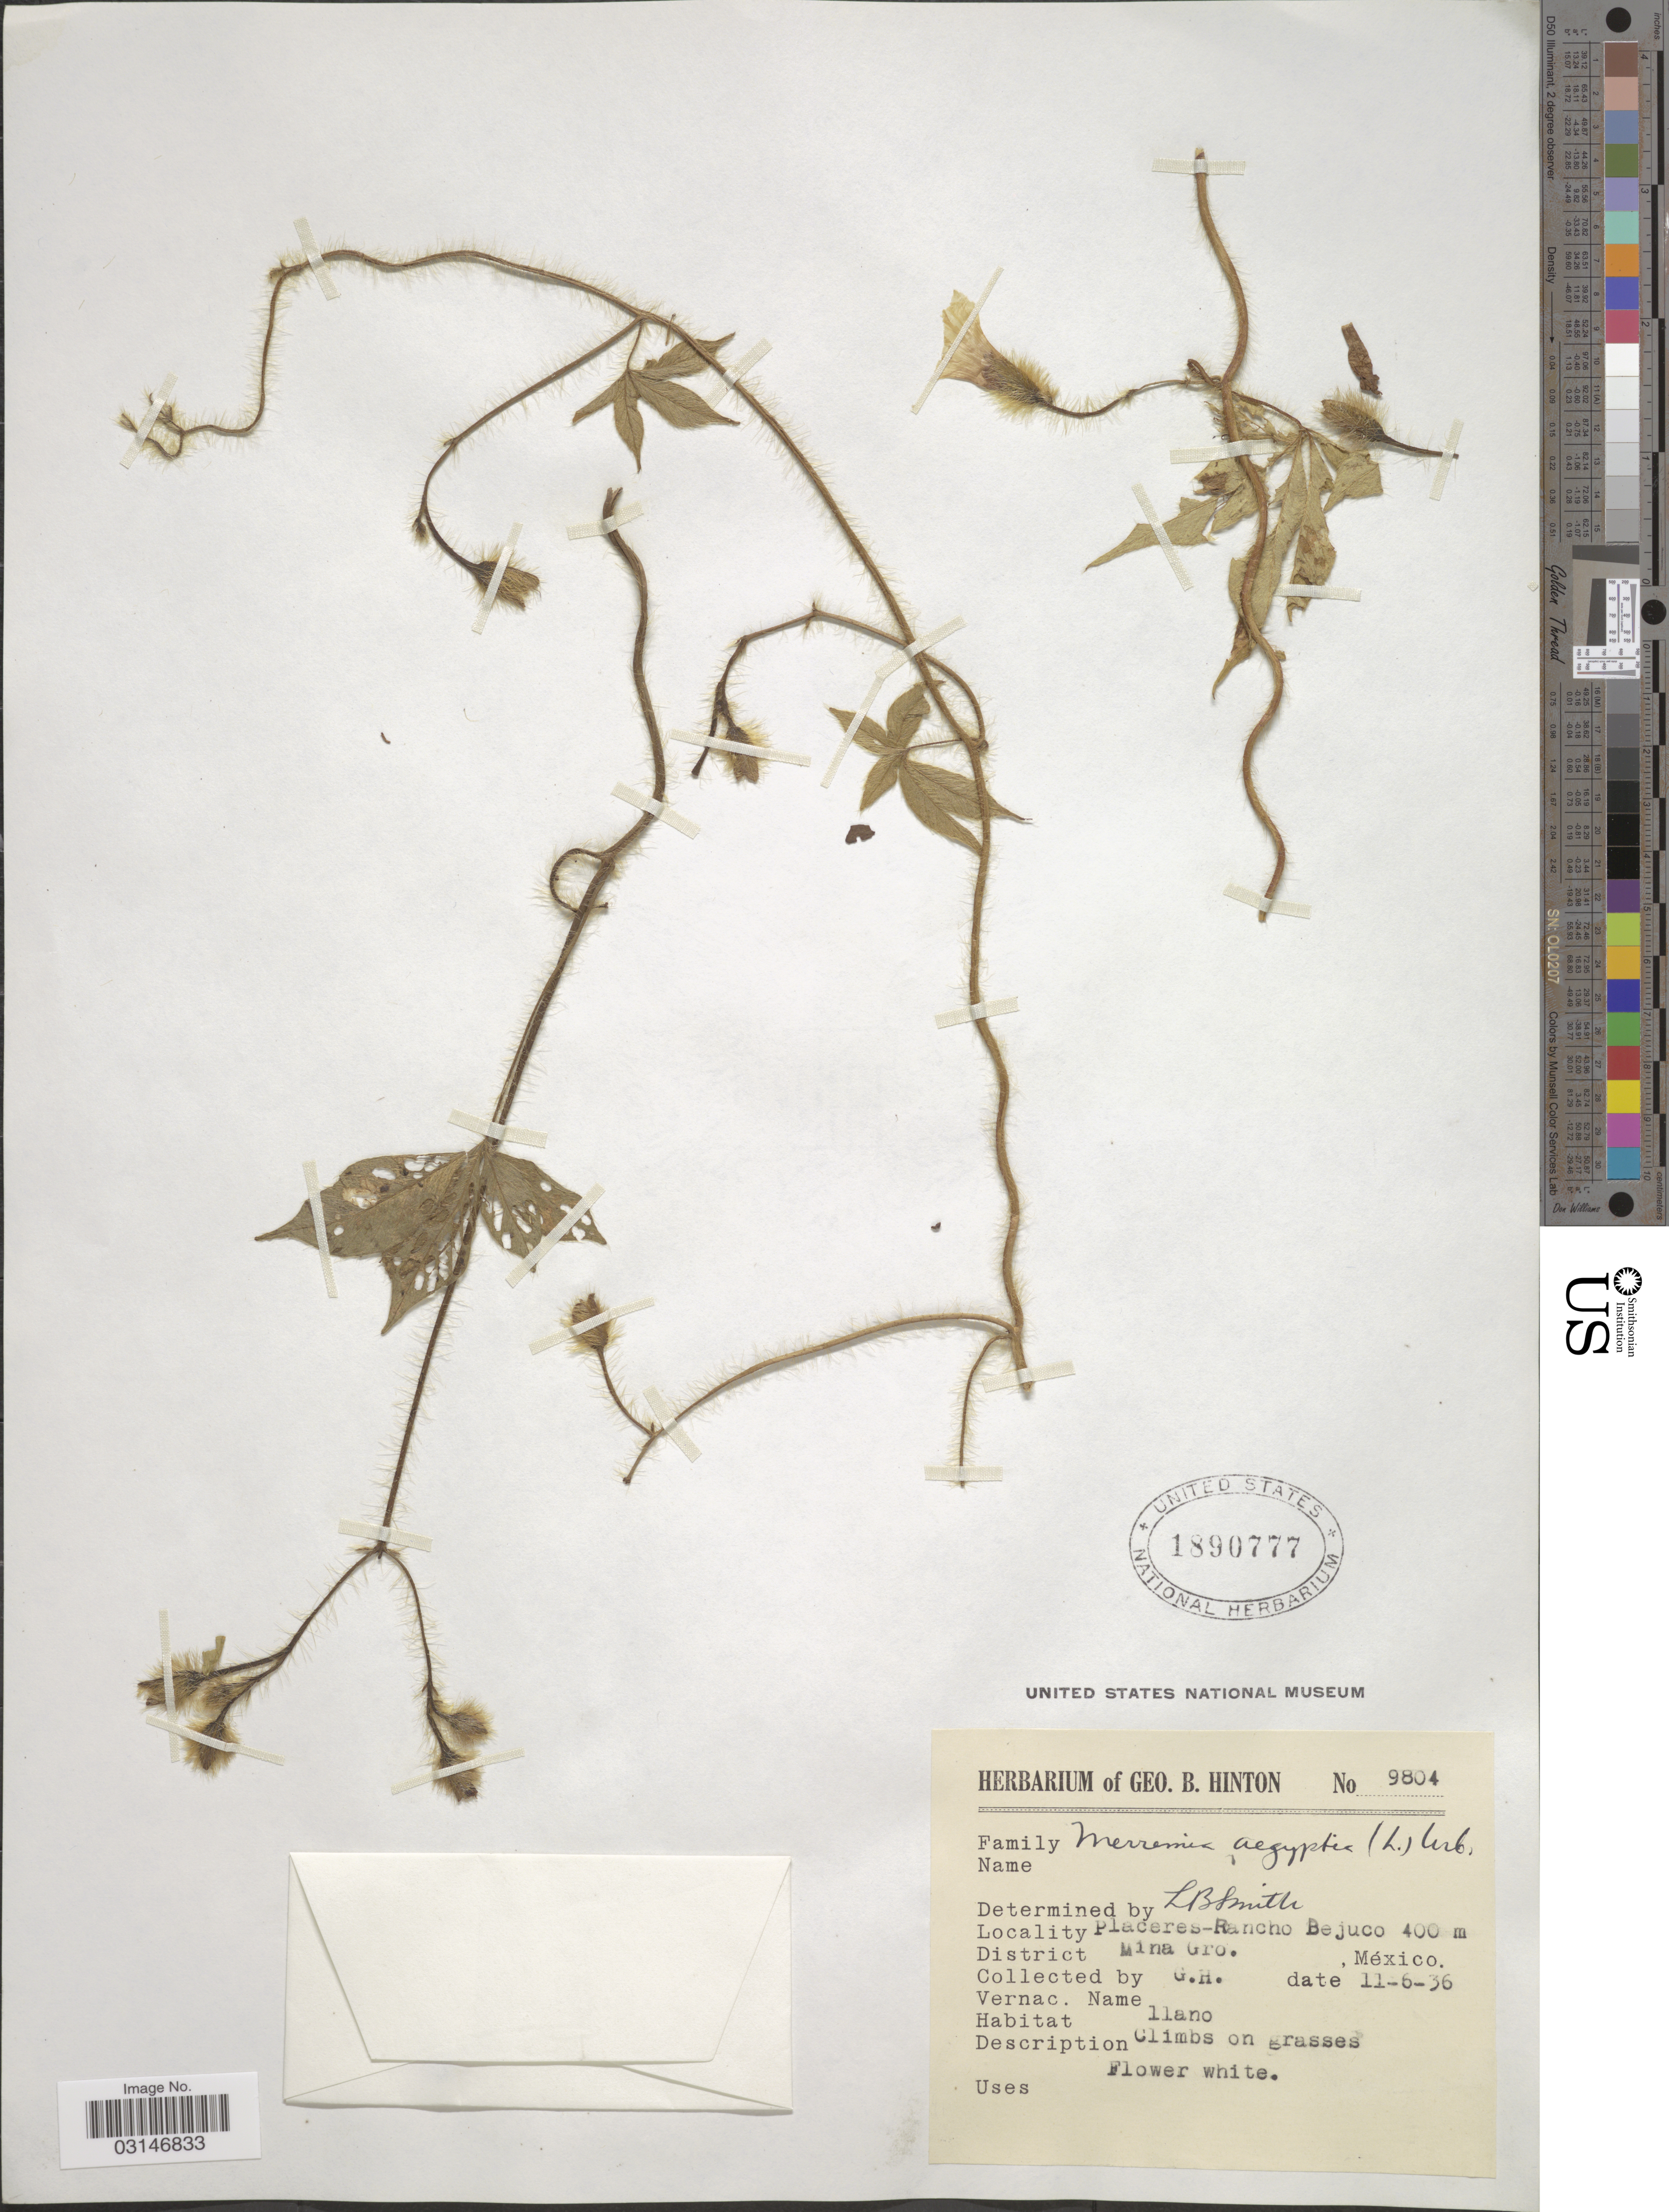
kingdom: Plantae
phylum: Tracheophyta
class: Magnoliopsida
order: Solanales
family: Convolvulaceae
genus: Distimake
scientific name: Distimake aegyptius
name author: (L.) A. R. Simões & Staples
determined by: Strong, Mark T., (BOT), Smithsonian Institution - National Museum of Natural History (UNITED STATES)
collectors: G. B. Hinton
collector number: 9804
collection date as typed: Transcribed d/m/y: 11/6/36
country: Mexico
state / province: Guerrero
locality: Placeres-Rancho Bejuco, District Mina.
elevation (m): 400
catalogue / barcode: US 1890777